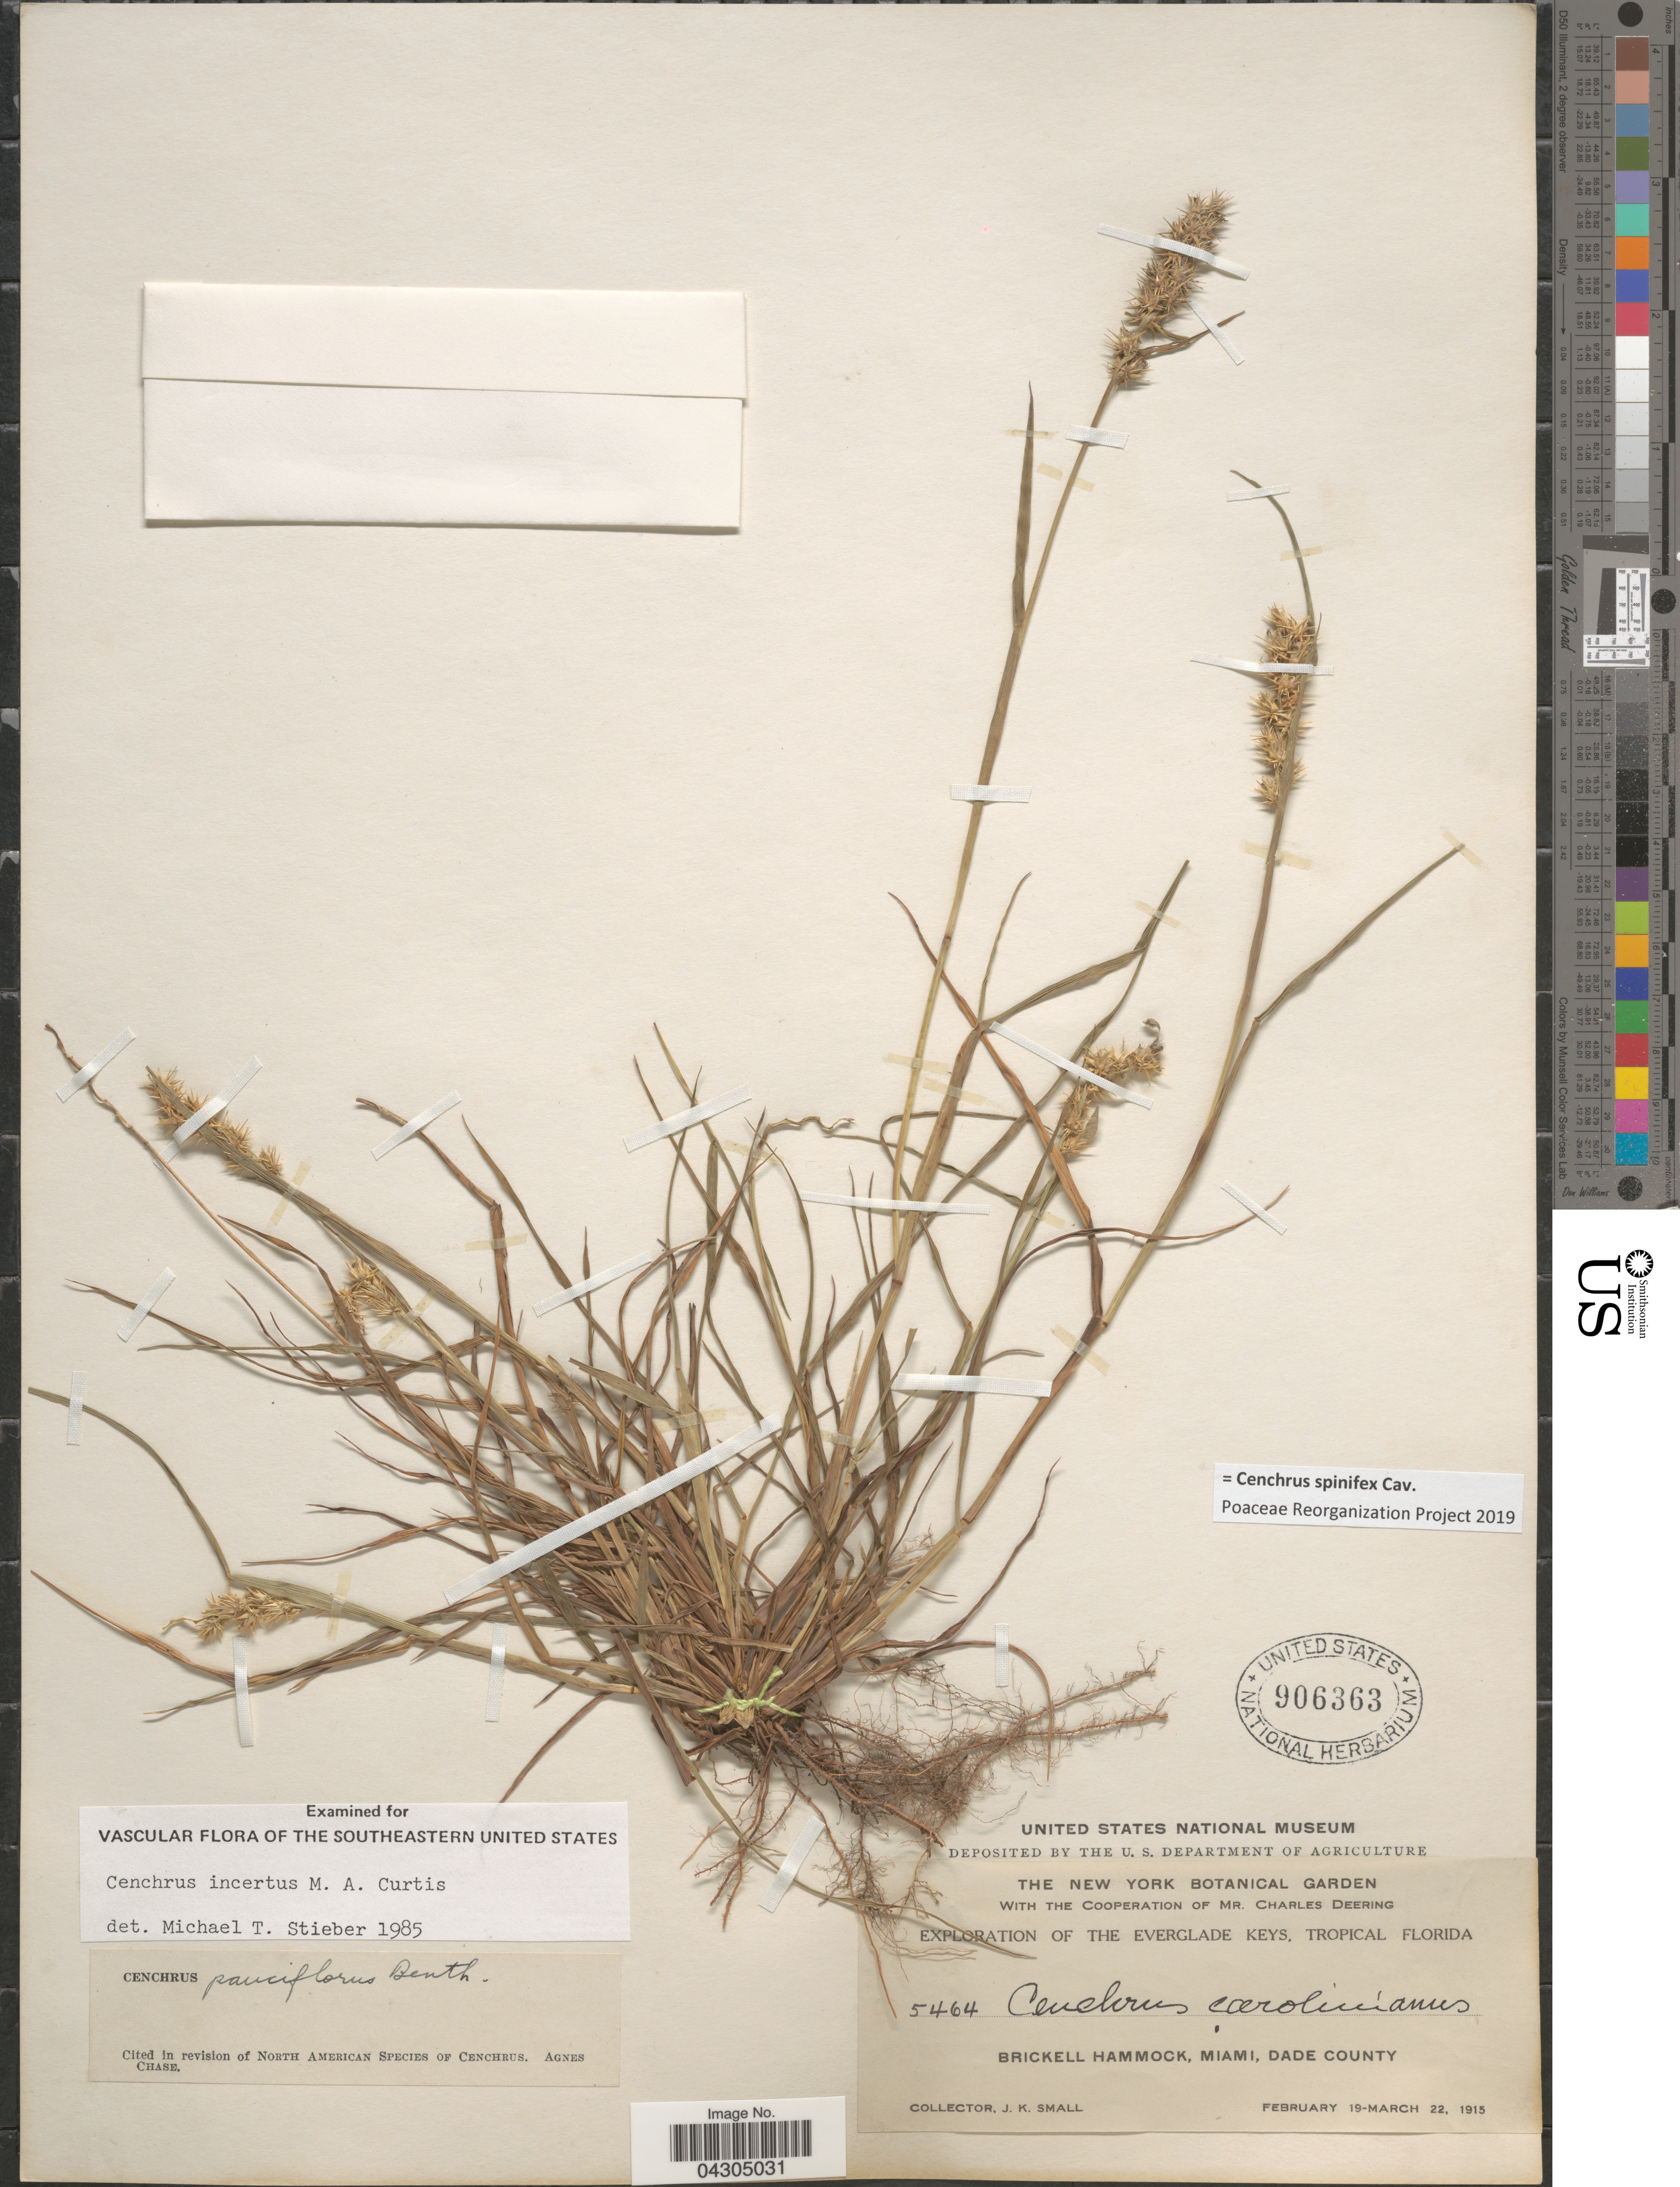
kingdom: Plantae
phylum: Tracheophyta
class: Liliopsida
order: Poales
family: Poaceae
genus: Cenchrus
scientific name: Cenchrus spinifex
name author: Cav.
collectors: J. K. Small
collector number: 5464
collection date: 1915-02-19/1915-03-22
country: United States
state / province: Florida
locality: Exploration of the Everglade Keys, Tropical Florida. Brickell hammock, Miami, Dade County.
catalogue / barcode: US 906363